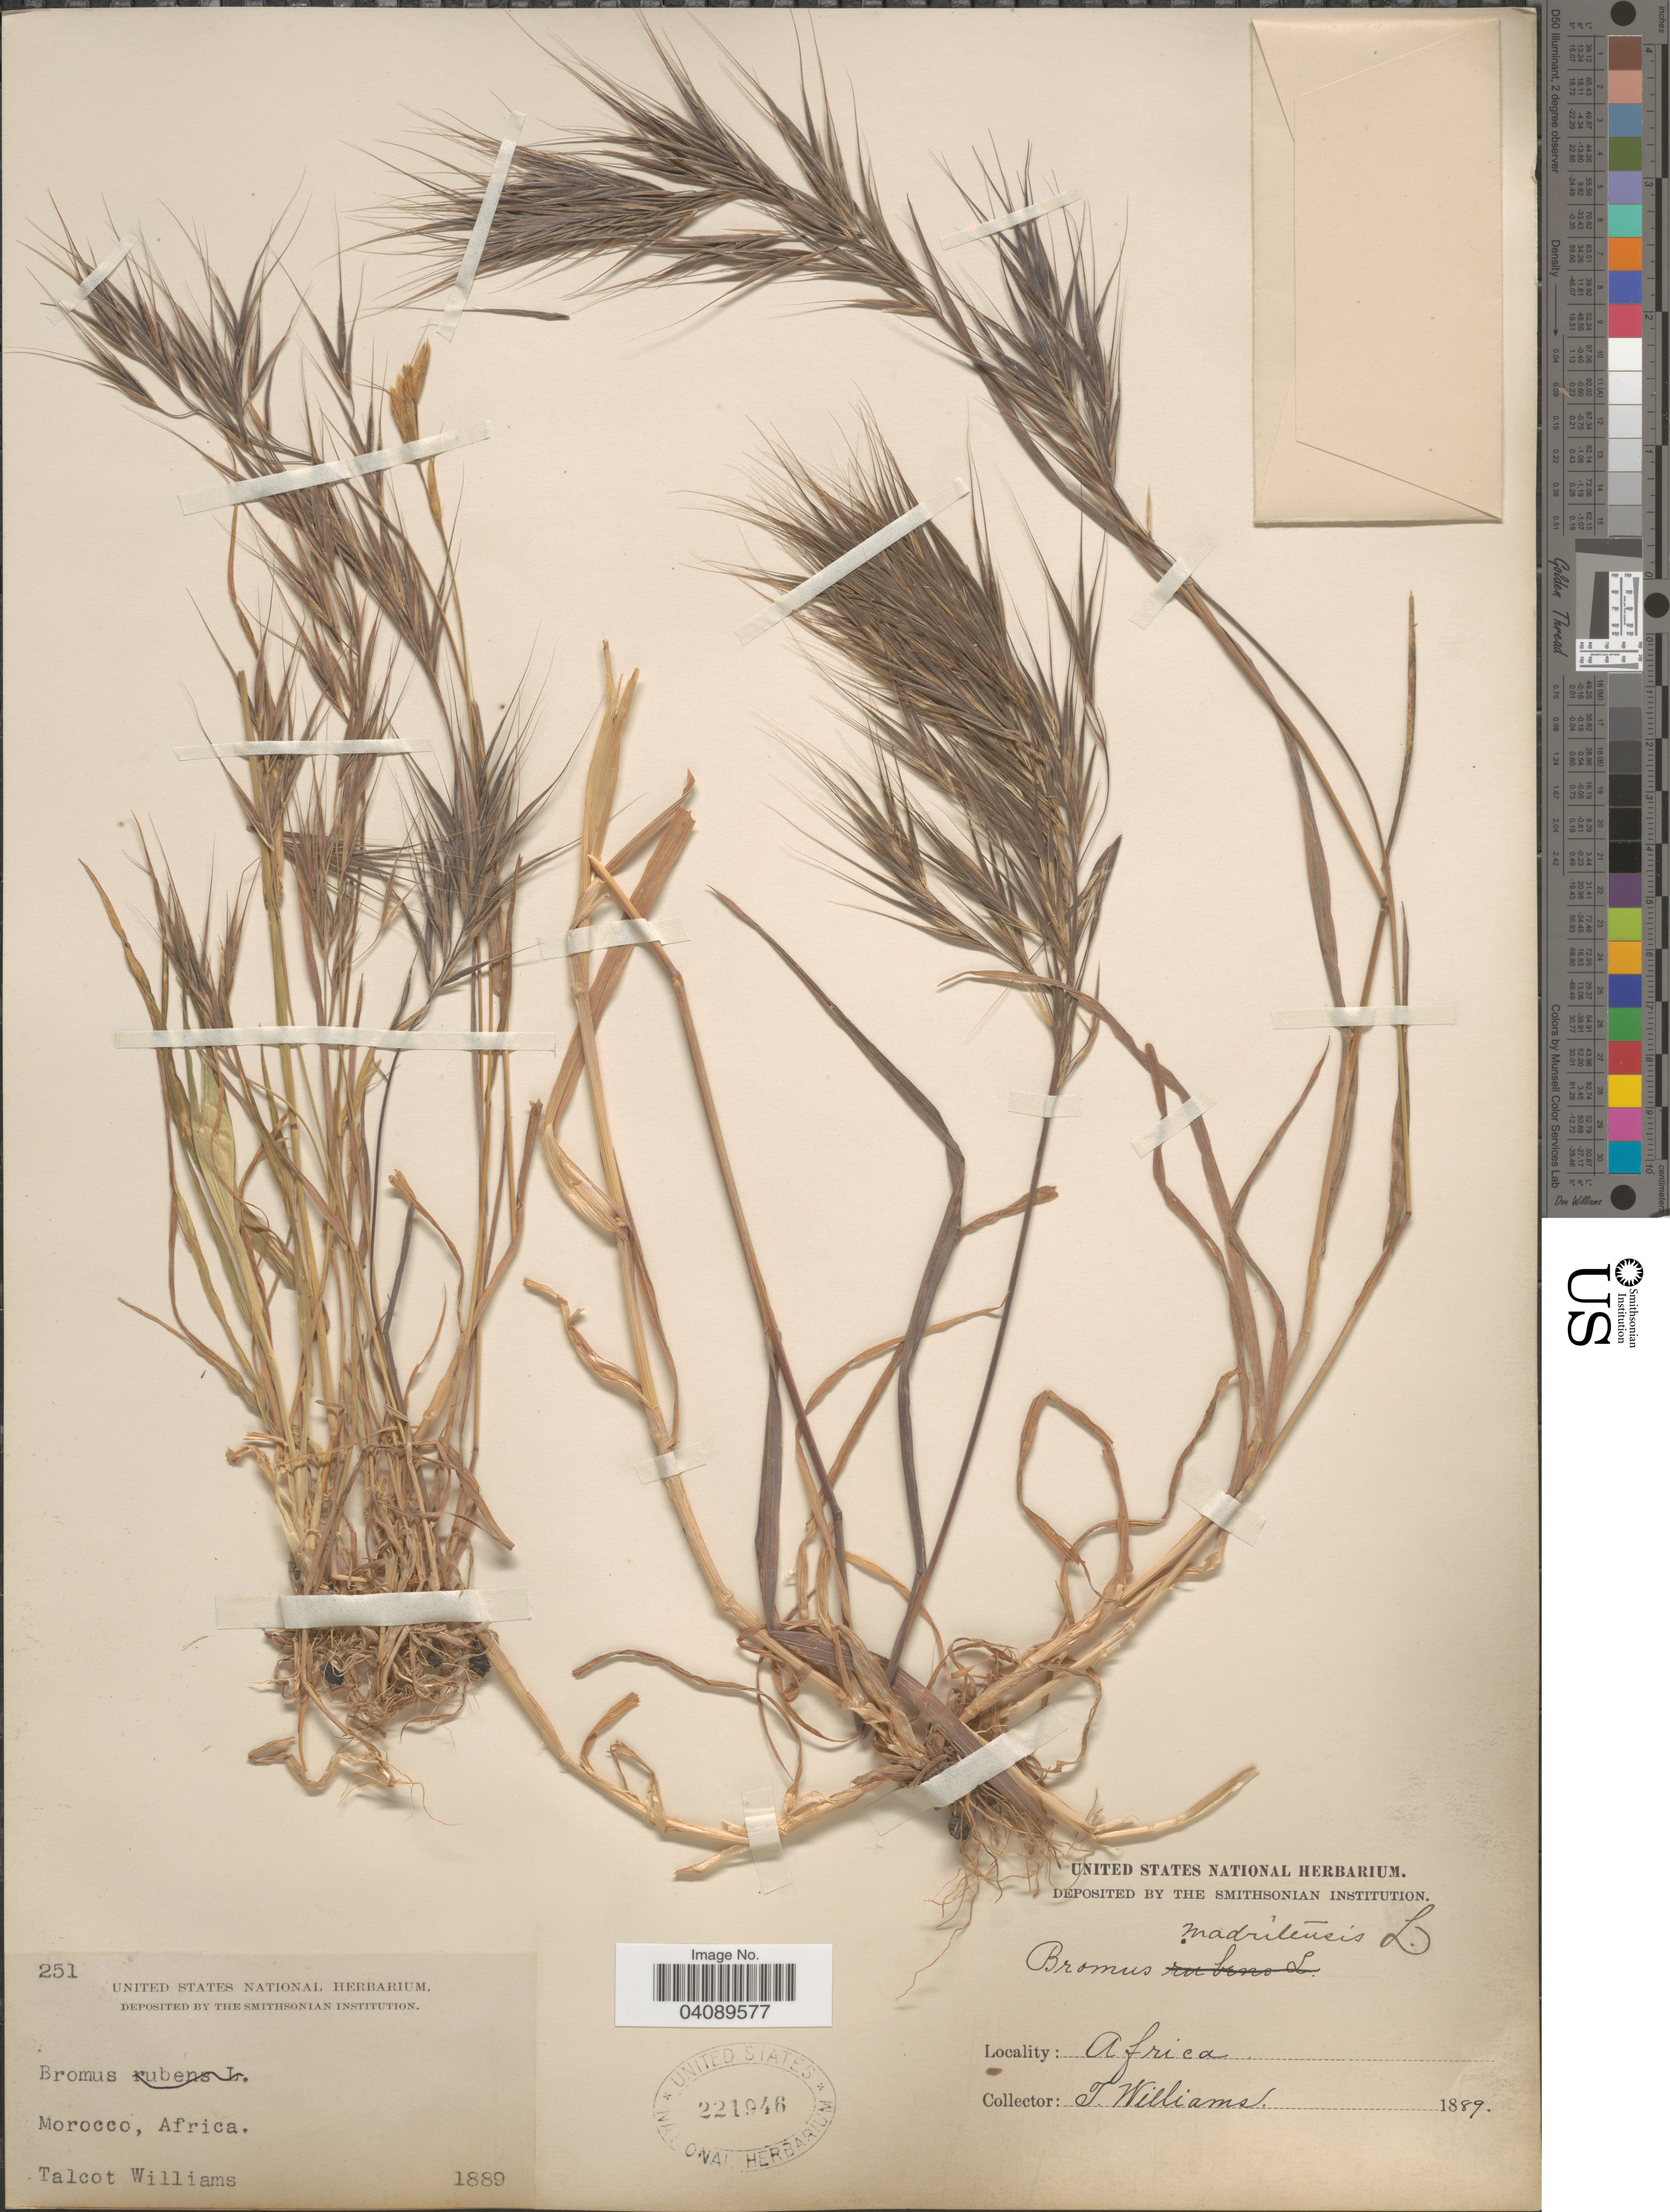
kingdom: Plantae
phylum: Tracheophyta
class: Liliopsida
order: Poales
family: Poaceae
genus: Bromus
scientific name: Bromus madritensis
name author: L.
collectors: T. Williams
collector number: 251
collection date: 1889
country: Morocco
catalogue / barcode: US 221946